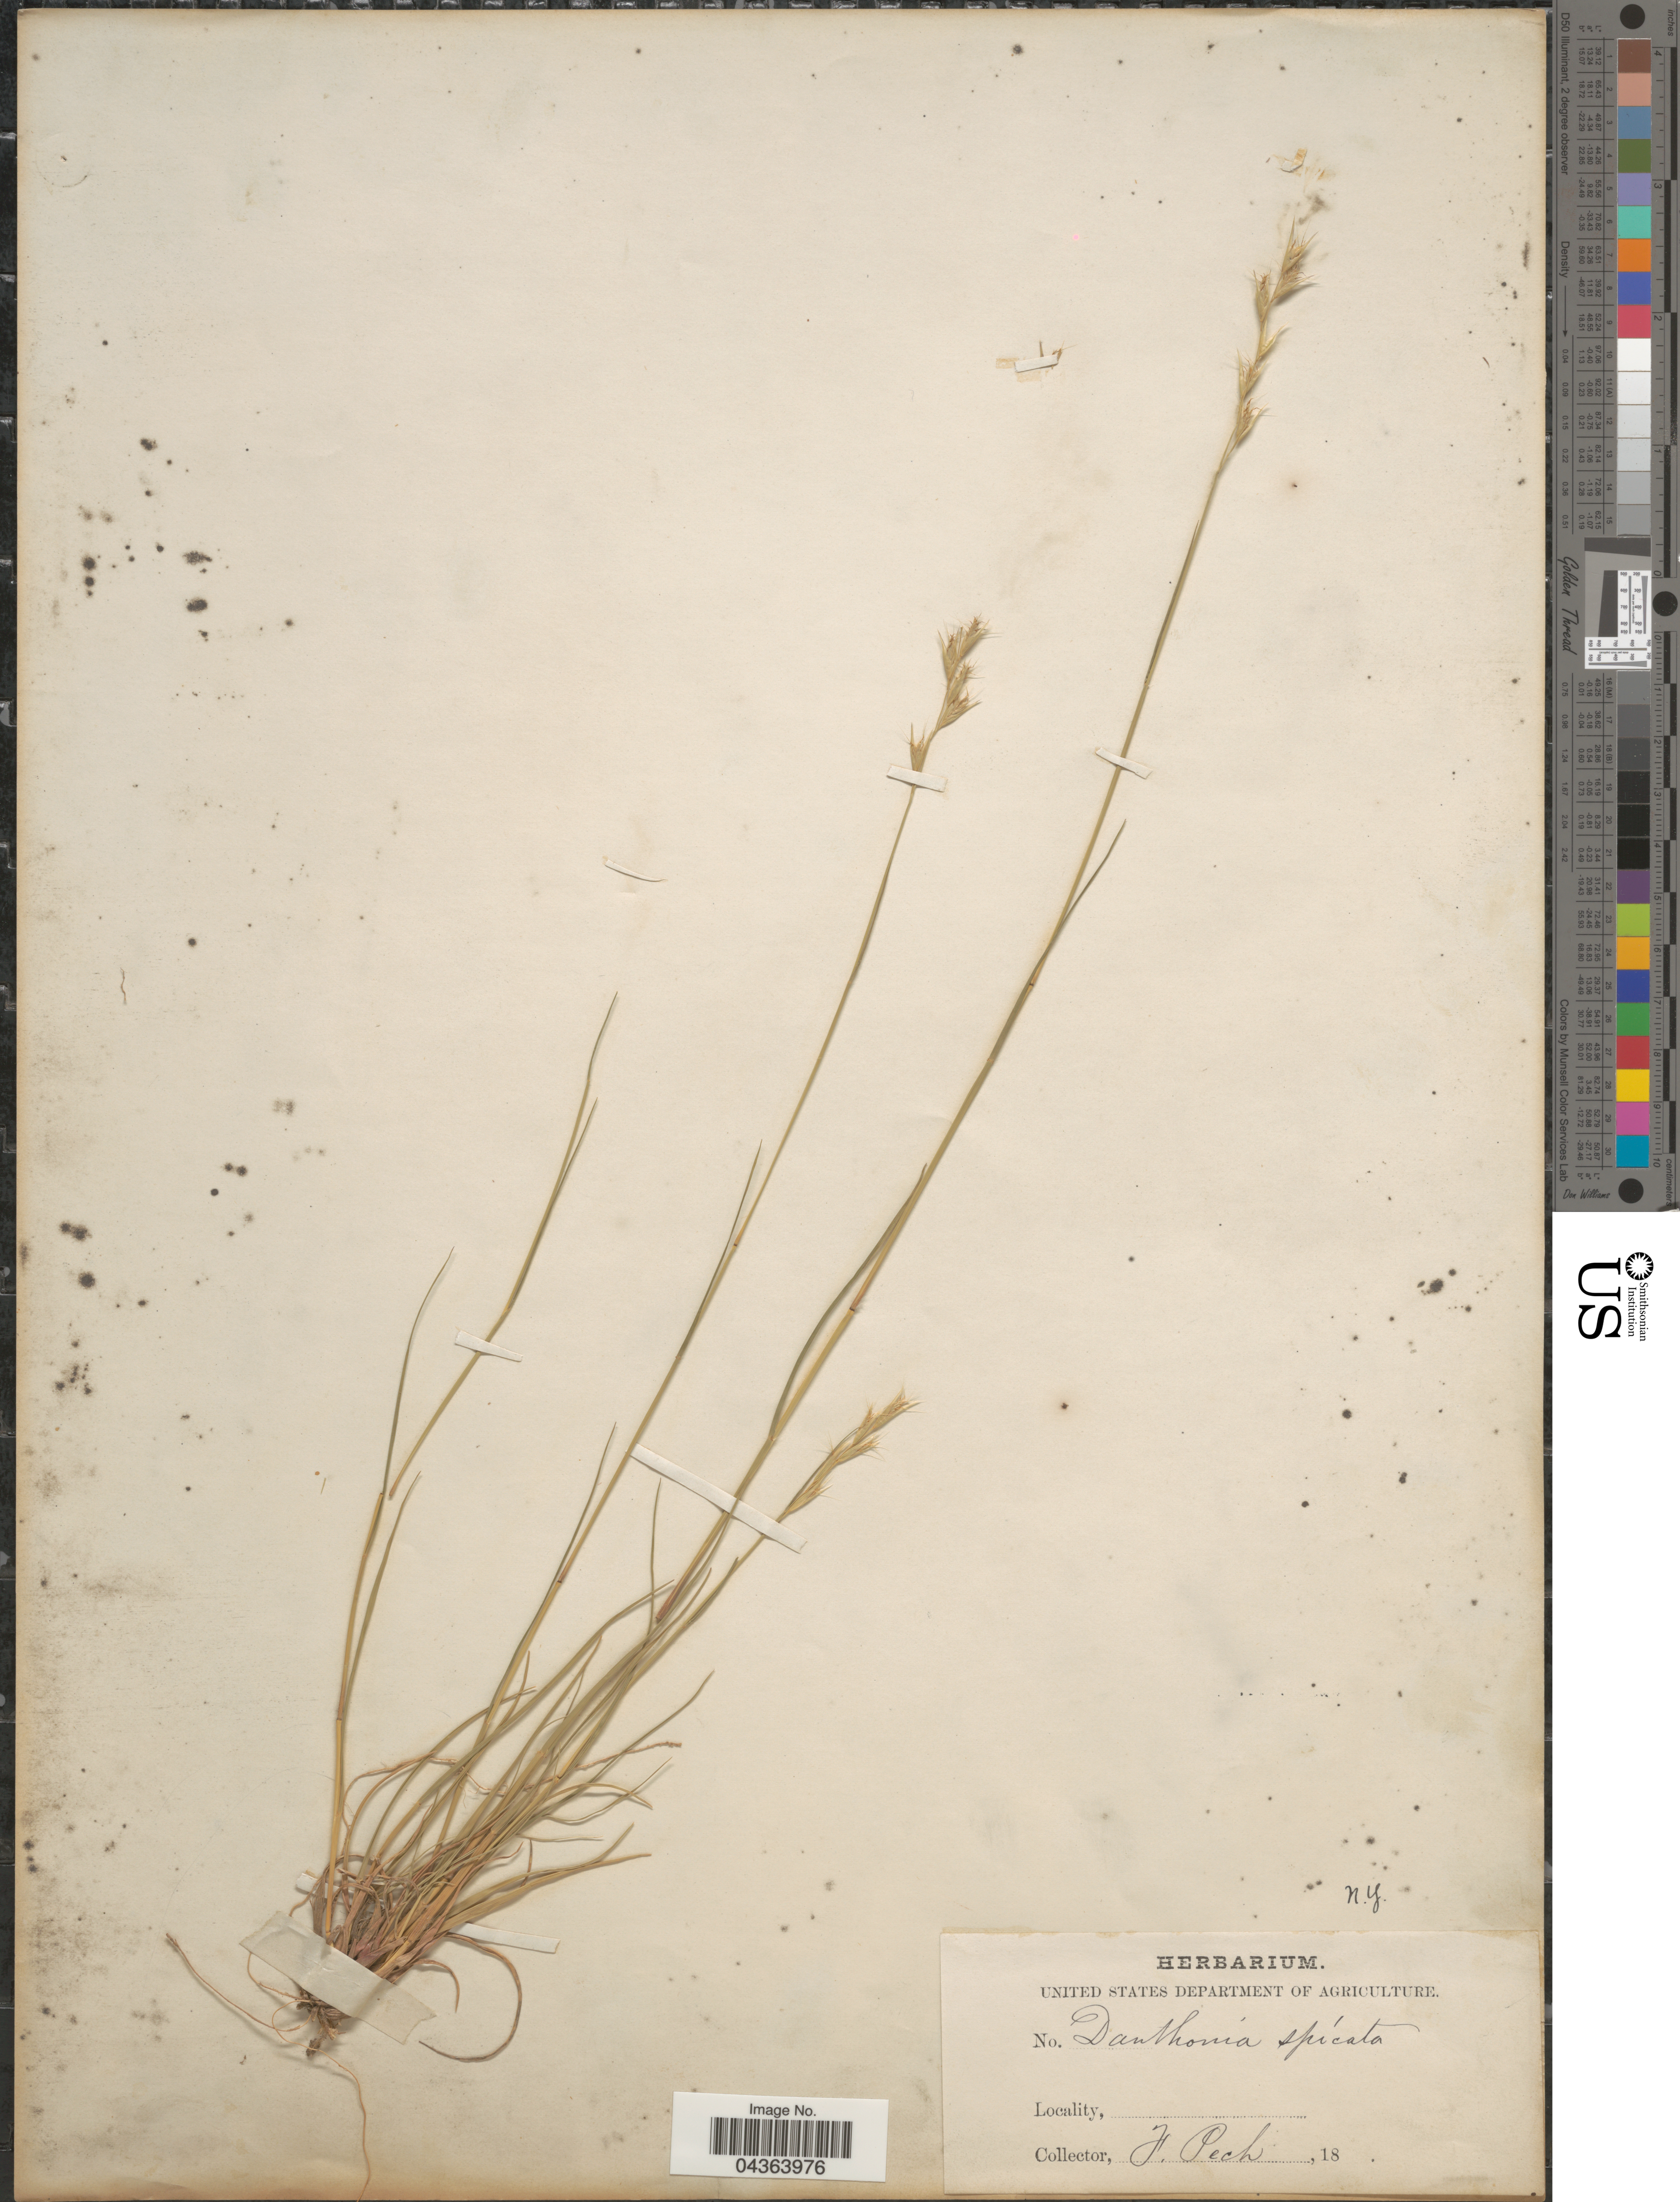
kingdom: Plantae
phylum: Tracheophyta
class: Liliopsida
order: Poales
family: Poaceae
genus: Danthonia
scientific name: Danthonia spicata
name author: (L.) P. Beauv. ex Roem. & Schult.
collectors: F. Peck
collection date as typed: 18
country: United States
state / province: New York